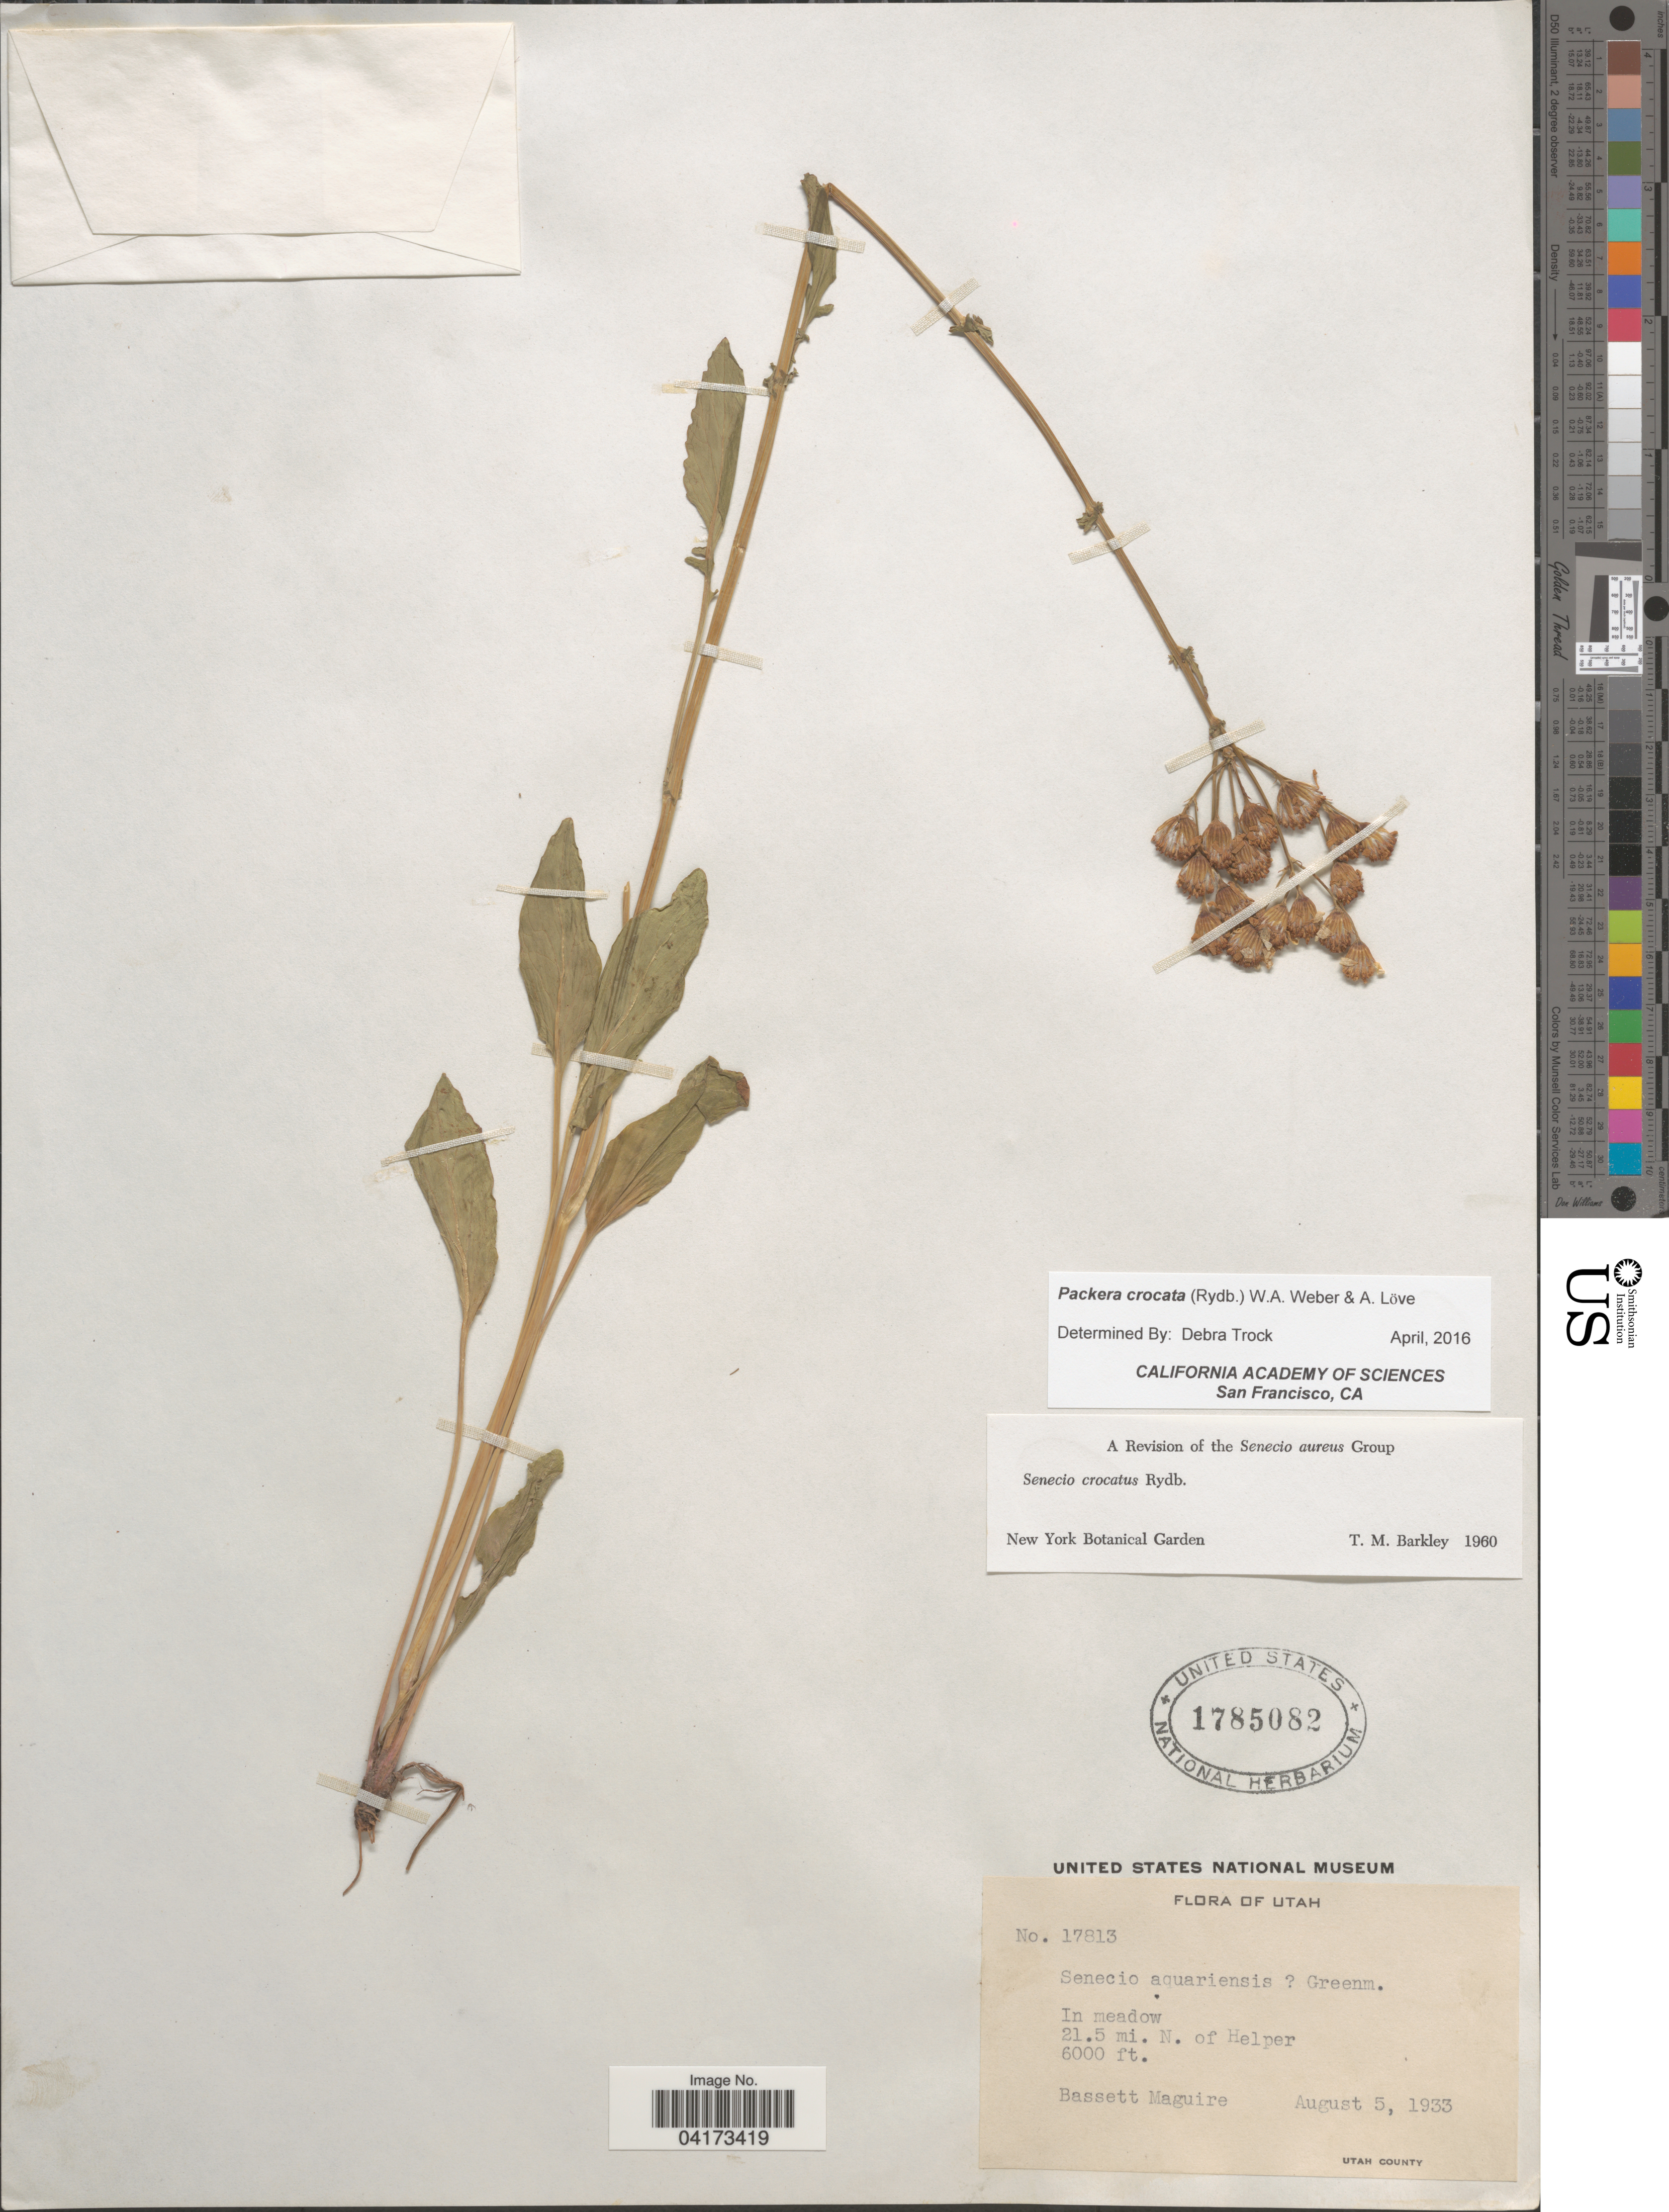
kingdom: Plantae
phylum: Tracheophyta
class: Magnoliopsida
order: Asterales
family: Asteraceae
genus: Packera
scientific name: Packera crocata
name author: (Rydb.) W.A. Weber & Á. Löve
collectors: B. Maguire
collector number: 17813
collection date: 1933-08-05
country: United States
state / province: Utah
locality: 21.5 mi. N. of Helper. Utah County.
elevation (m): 1829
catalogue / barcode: US 1785082